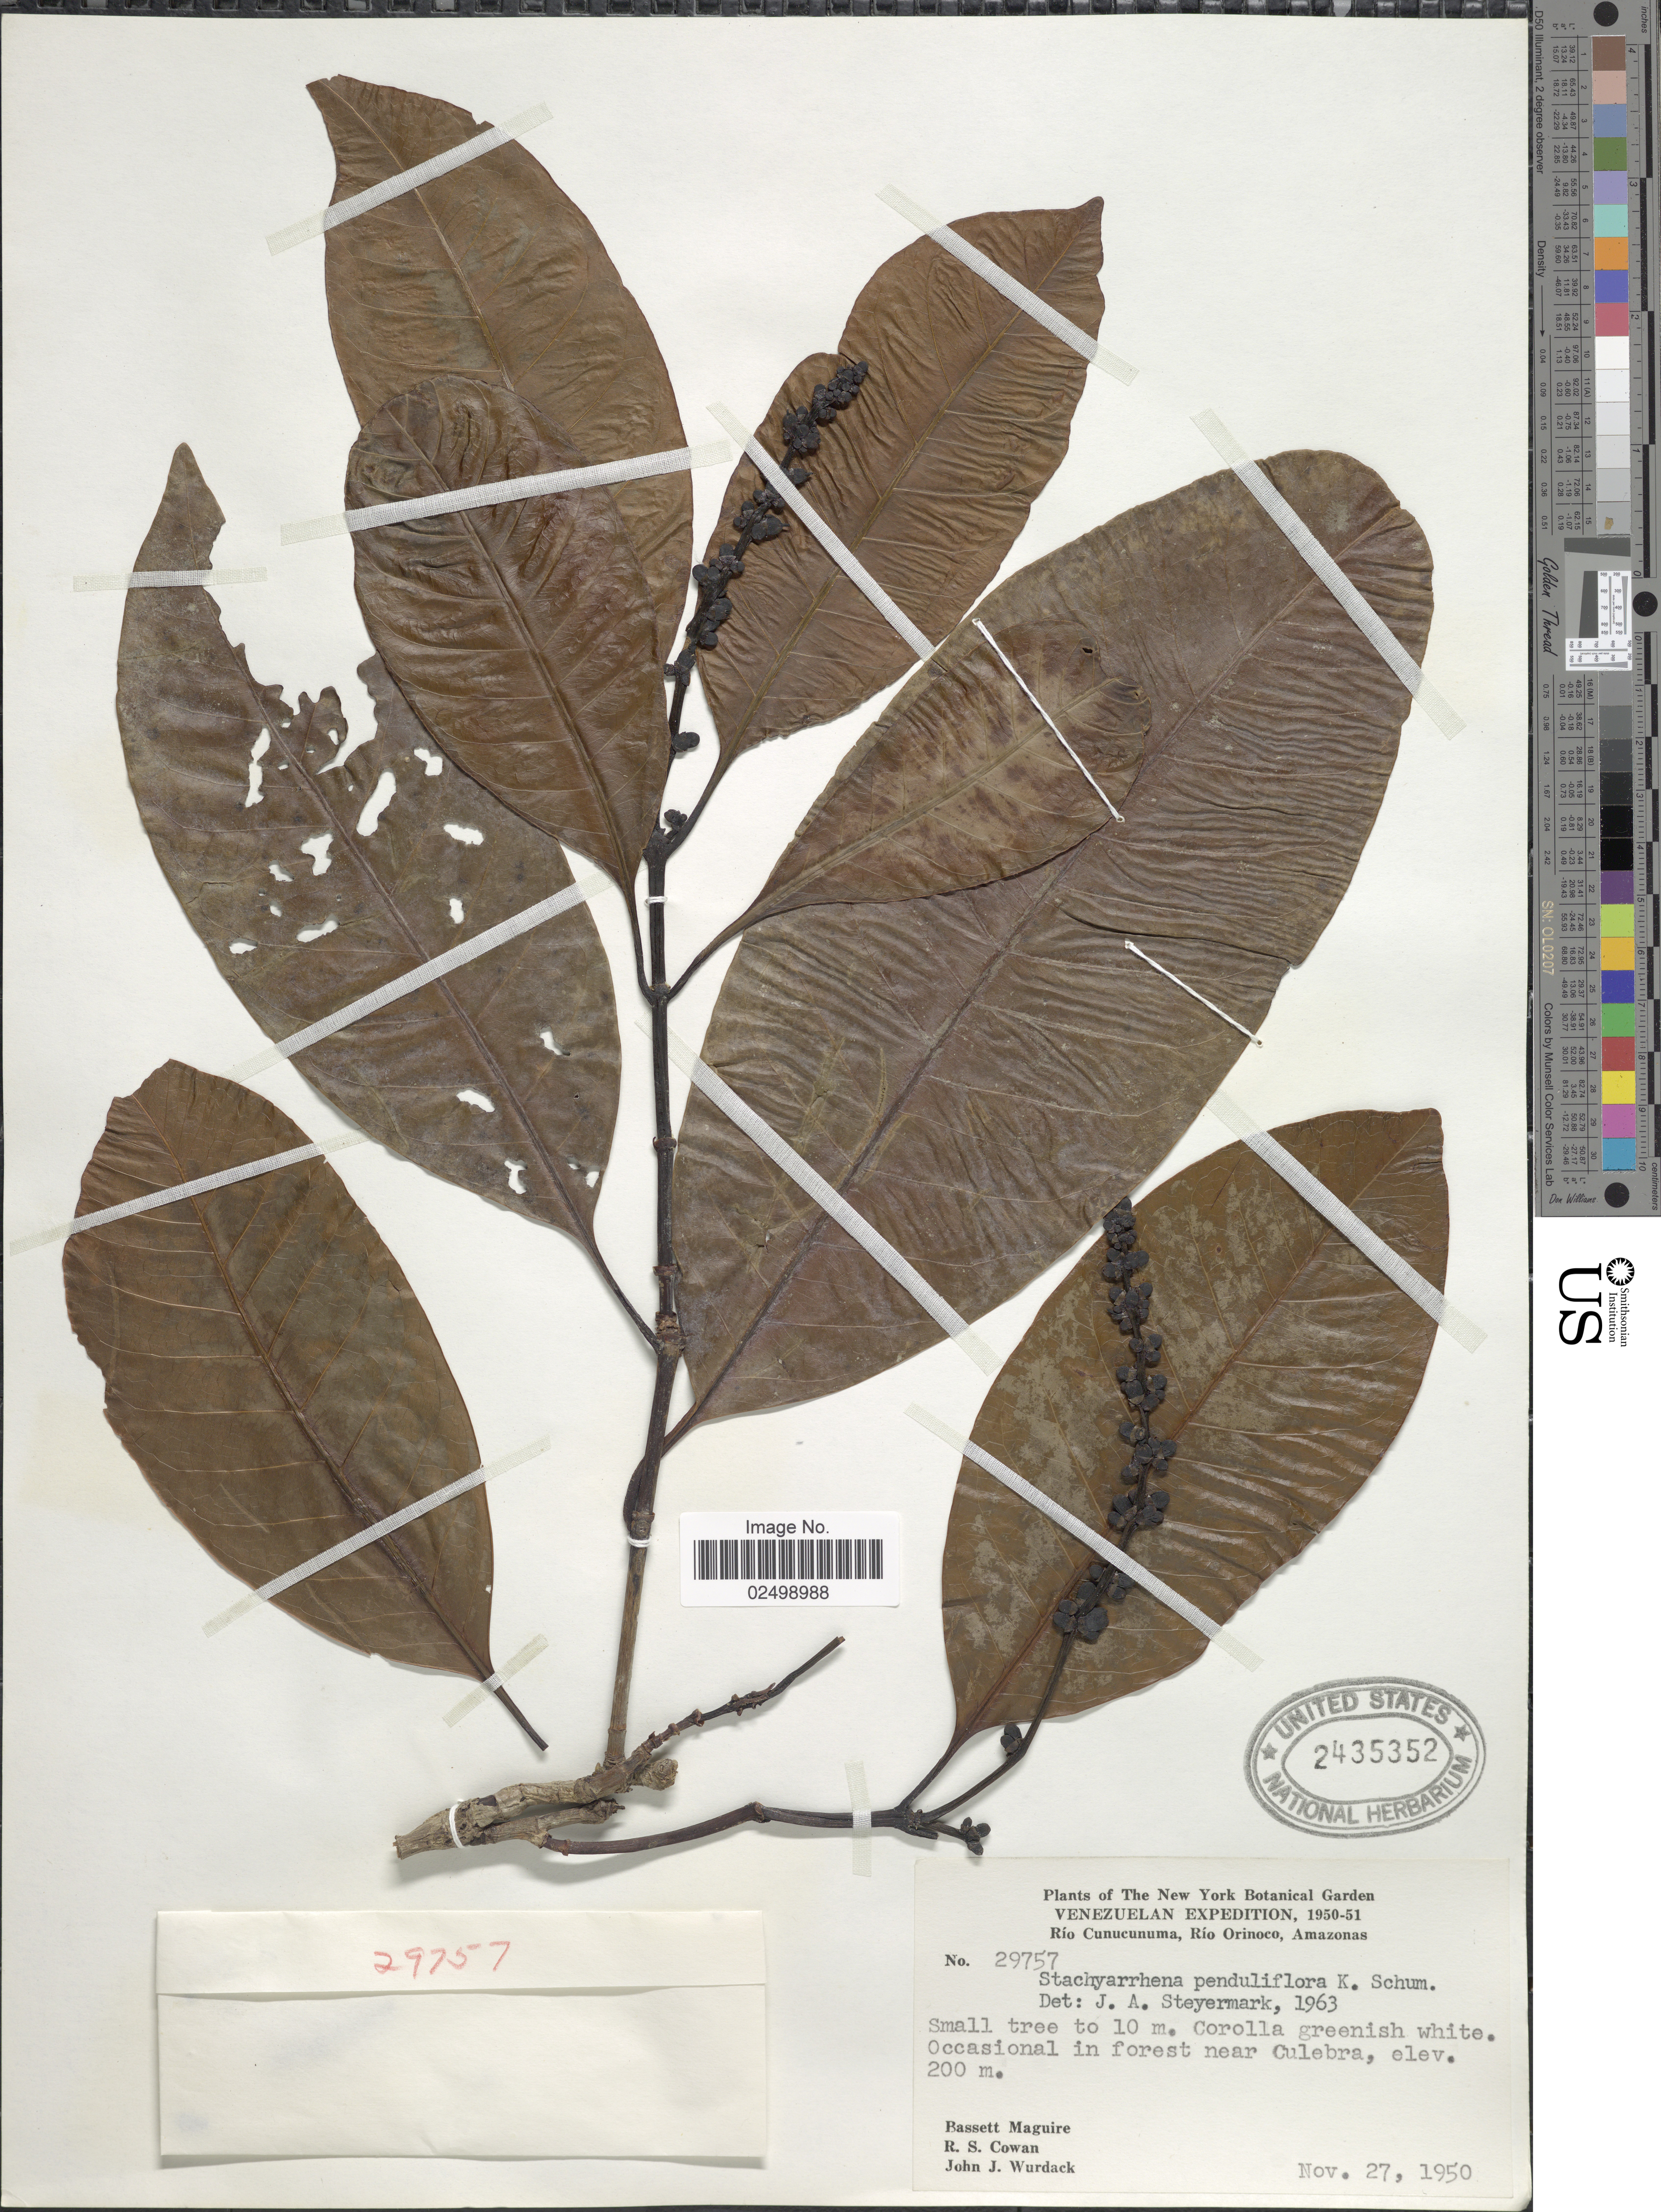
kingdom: Plantae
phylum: Tracheophyta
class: Magnoliopsida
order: Gentianales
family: Rubiaceae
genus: Stachyarrhena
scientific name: Stachyarrhena penduliflora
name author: K. Schum.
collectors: B. Maguire, R. S. Cowan & J. J. Wurdack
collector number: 29757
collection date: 1950-11-27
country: Venezuela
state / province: Amazonas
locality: Rio Cunucunuma, Rio Orinoco, Amazonas. Occasional in forest near Culebra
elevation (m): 200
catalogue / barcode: US 2435352